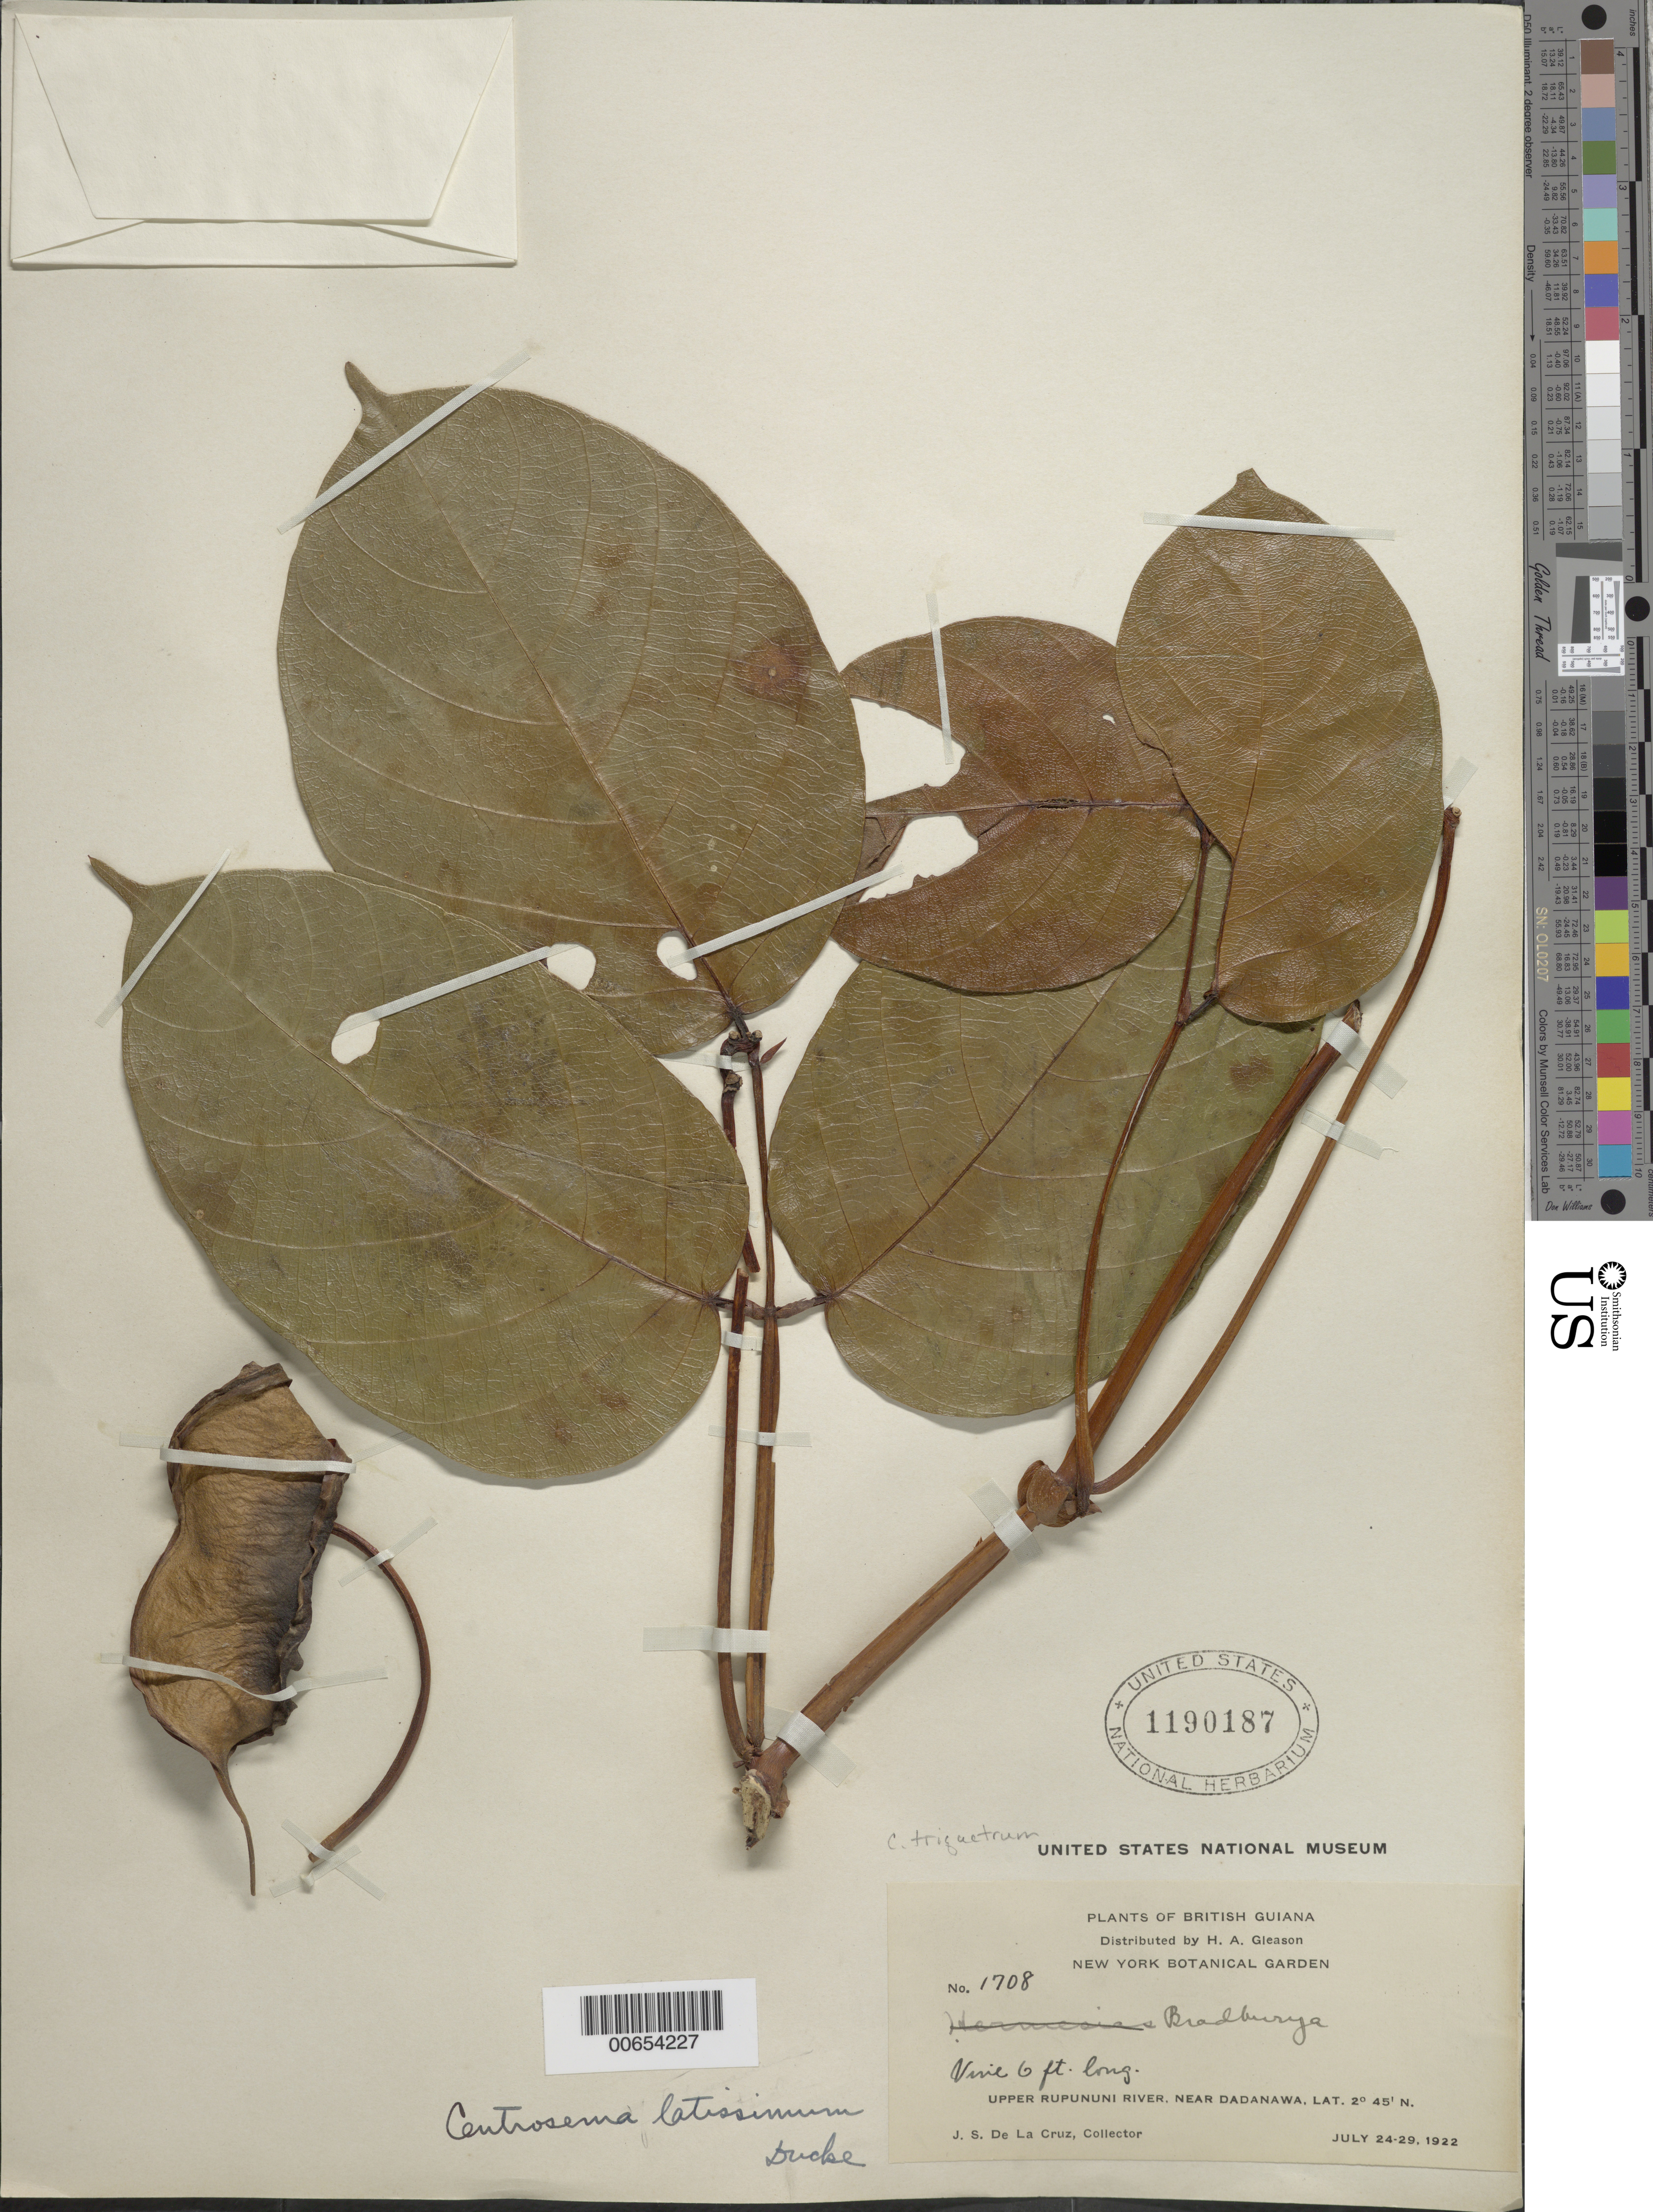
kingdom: Plantae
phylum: Tracheophyta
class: Magnoliopsida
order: Fabales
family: Fabaceae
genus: Centrosema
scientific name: Centrosema triquetrum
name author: Benth.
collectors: J. S. de la Cruz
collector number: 1708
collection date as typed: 24-Jul-22 to 29-Jul-22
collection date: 1922-07-24/1922-07-29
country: Guyana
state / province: U. Takutu-U. Essequibo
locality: Dadanawa, near, upper Rupununi R.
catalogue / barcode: US 1190187